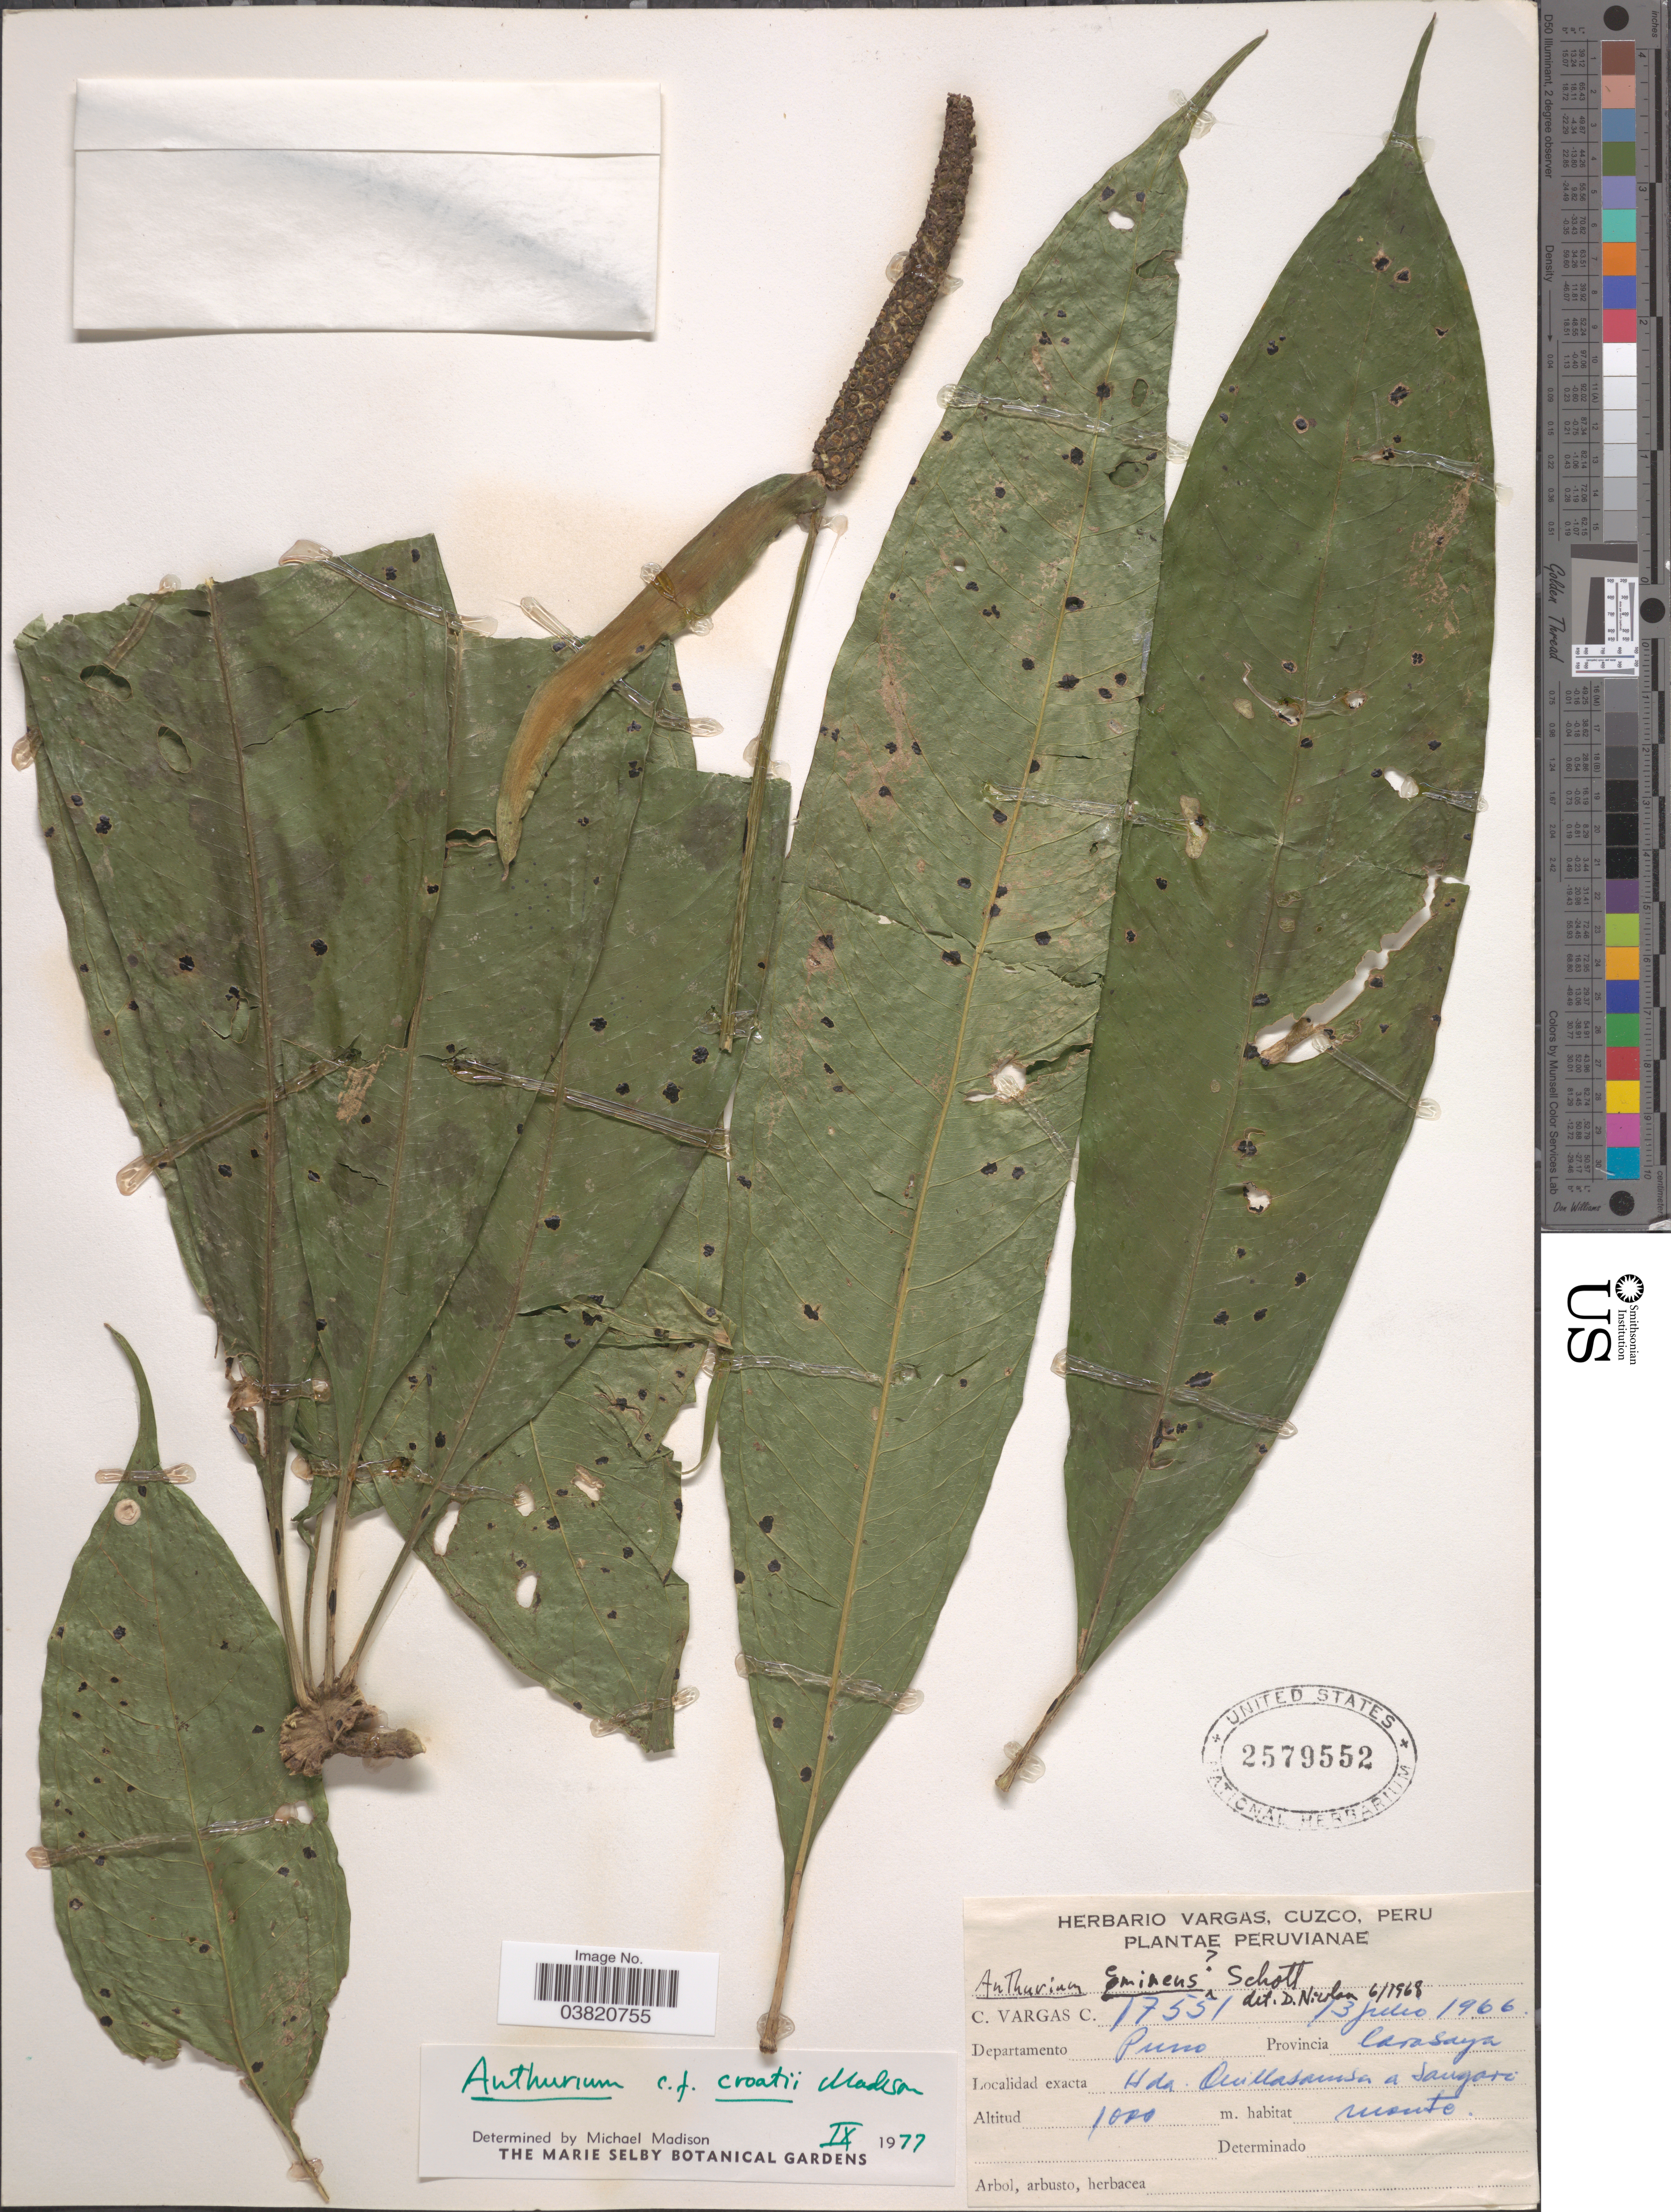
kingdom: Plantae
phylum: Tracheophyta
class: Liliopsida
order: Alismatales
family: Araceae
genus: Anthurium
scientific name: Anthurium croatii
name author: Madison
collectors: C. Vargas Calderón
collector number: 17551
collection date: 1966-07-13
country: Peru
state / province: Puno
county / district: Carabaya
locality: Departamento Puno. Provincia Carabaya. Hd. Quillabamba a Sangari.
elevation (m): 1000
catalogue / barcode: US 2579552